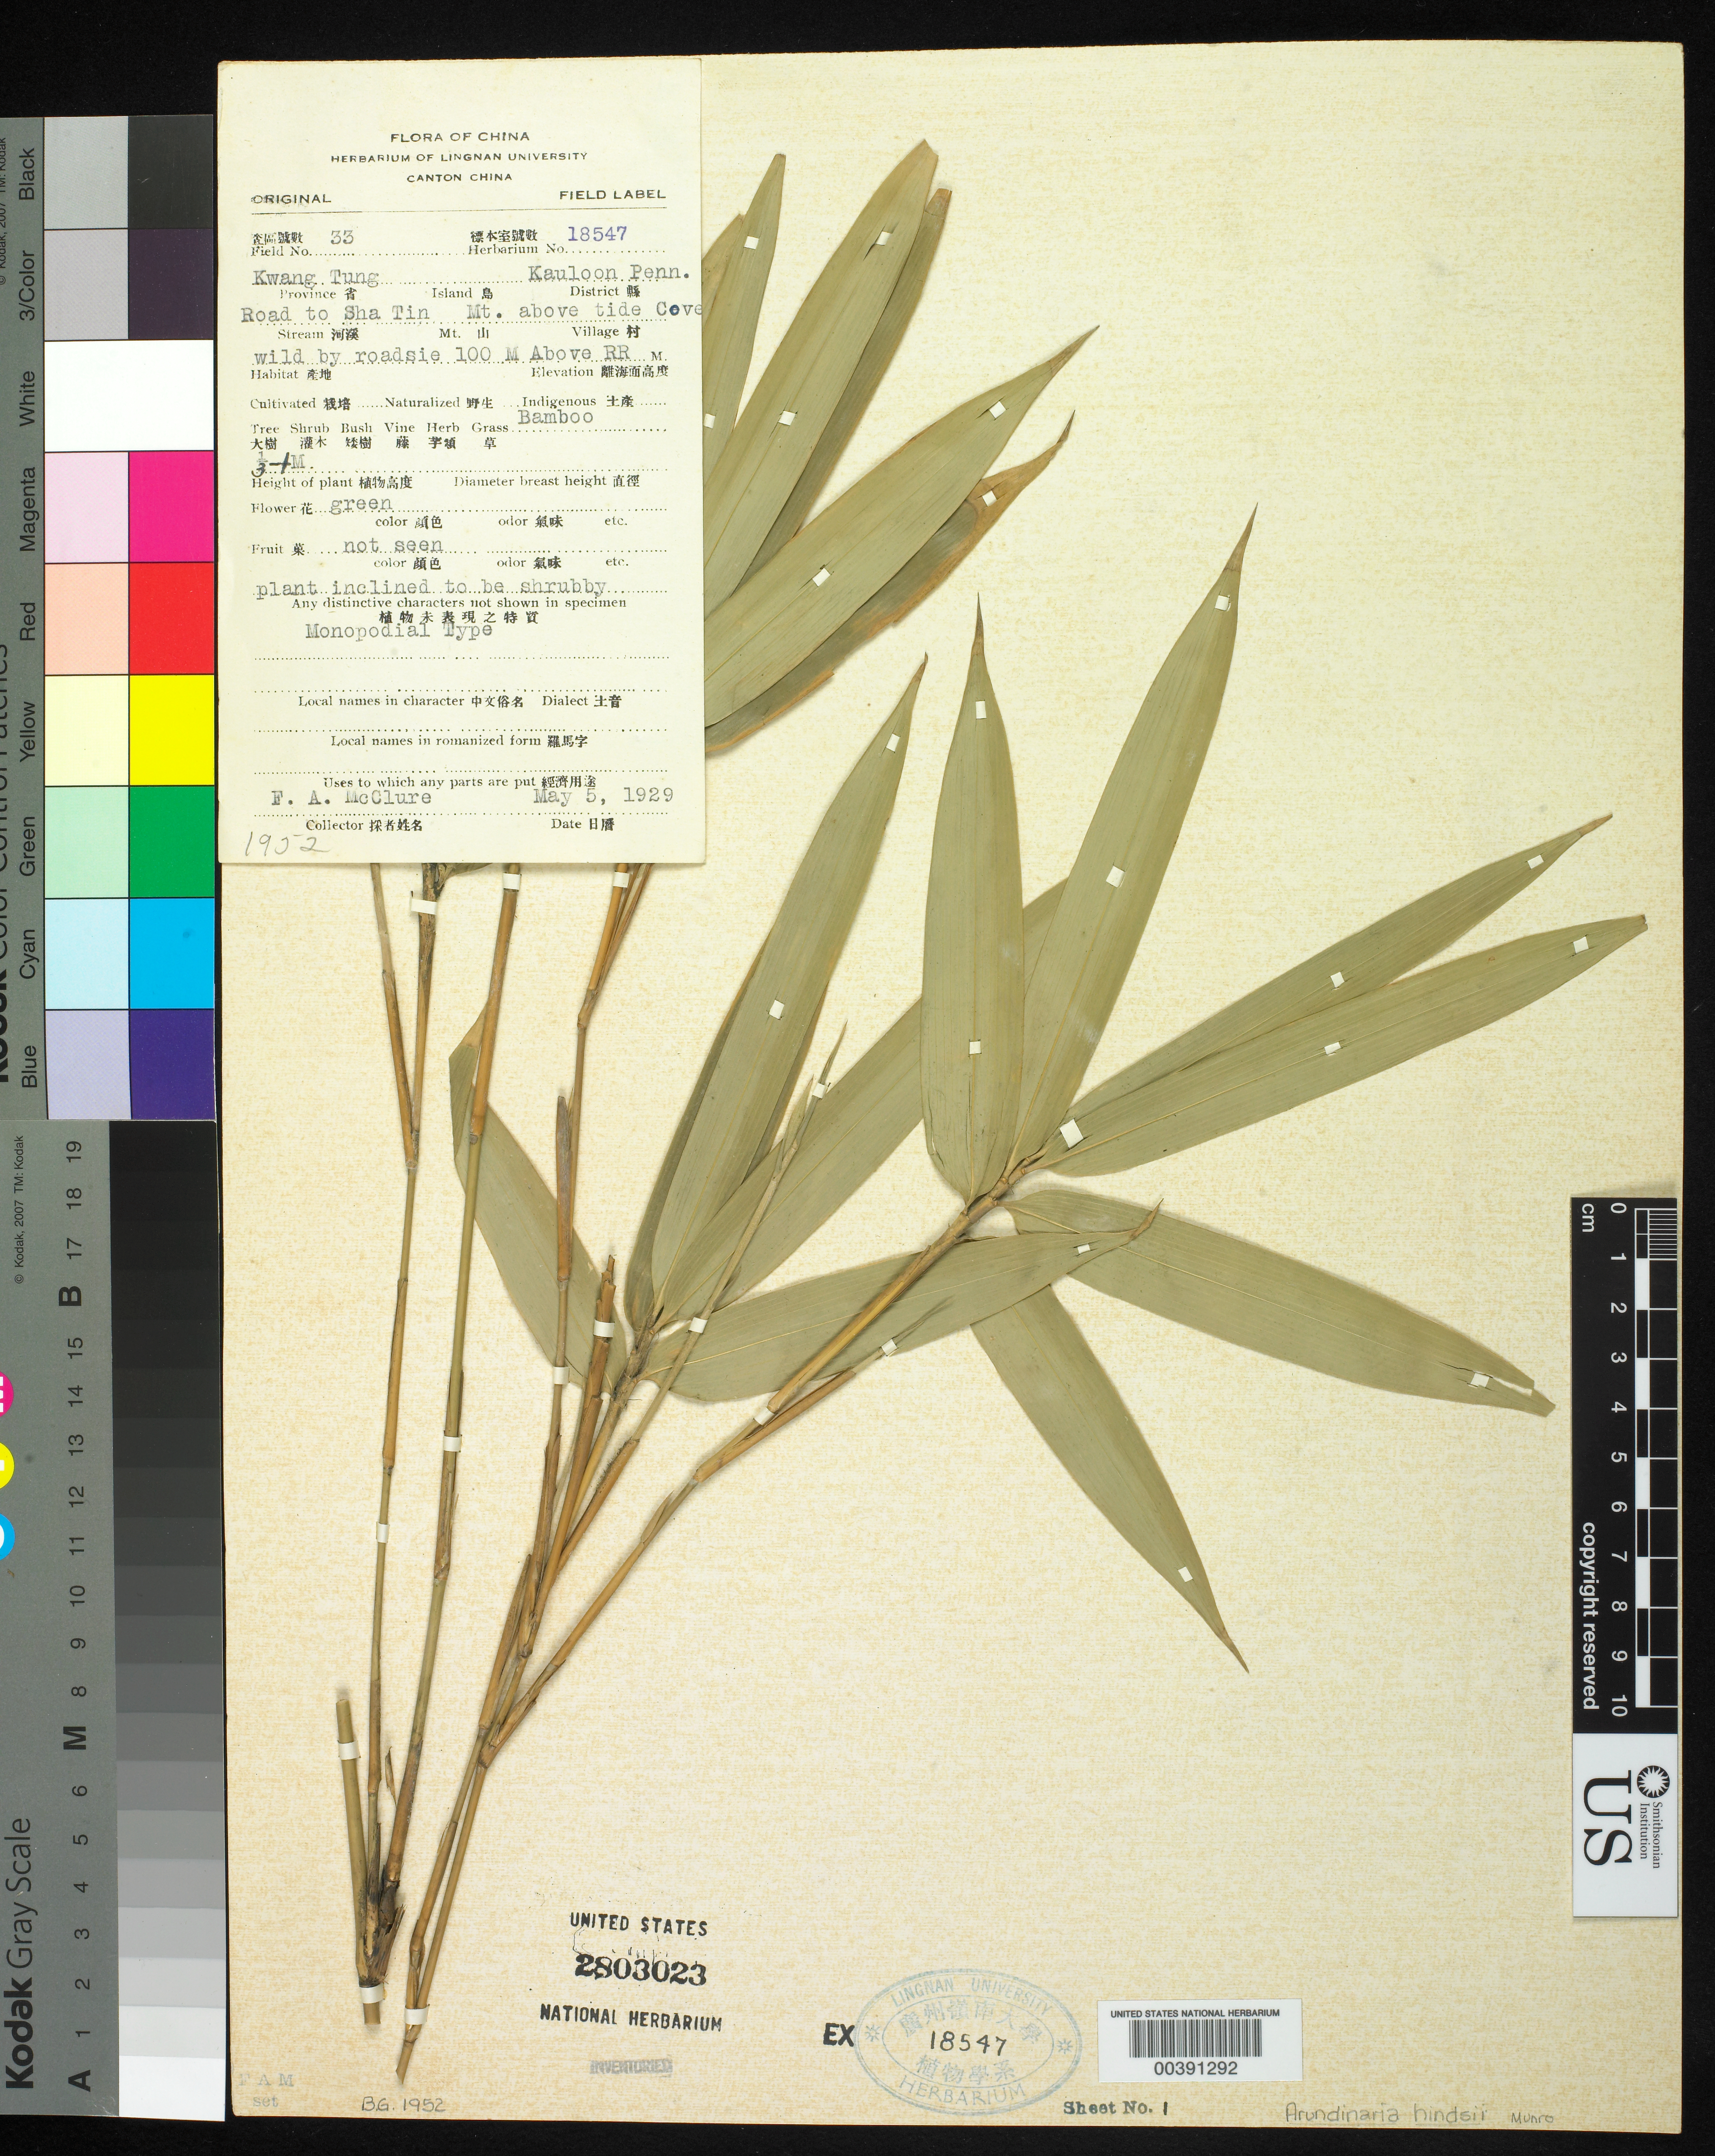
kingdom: Plantae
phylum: Tracheophyta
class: Liliopsida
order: Poales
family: Poaceae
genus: Pseudosasa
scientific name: Pseudosasa hindsii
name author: (Munro) S.L. Chen & G.Y. Sheng ex T.G. Liang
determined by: Poaceae Reorganization Project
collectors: F. A. McClure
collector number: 33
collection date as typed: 05 May 1929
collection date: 1929-05-05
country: China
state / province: Guangdong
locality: Kauloon penn.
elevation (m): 100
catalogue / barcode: US 2803023